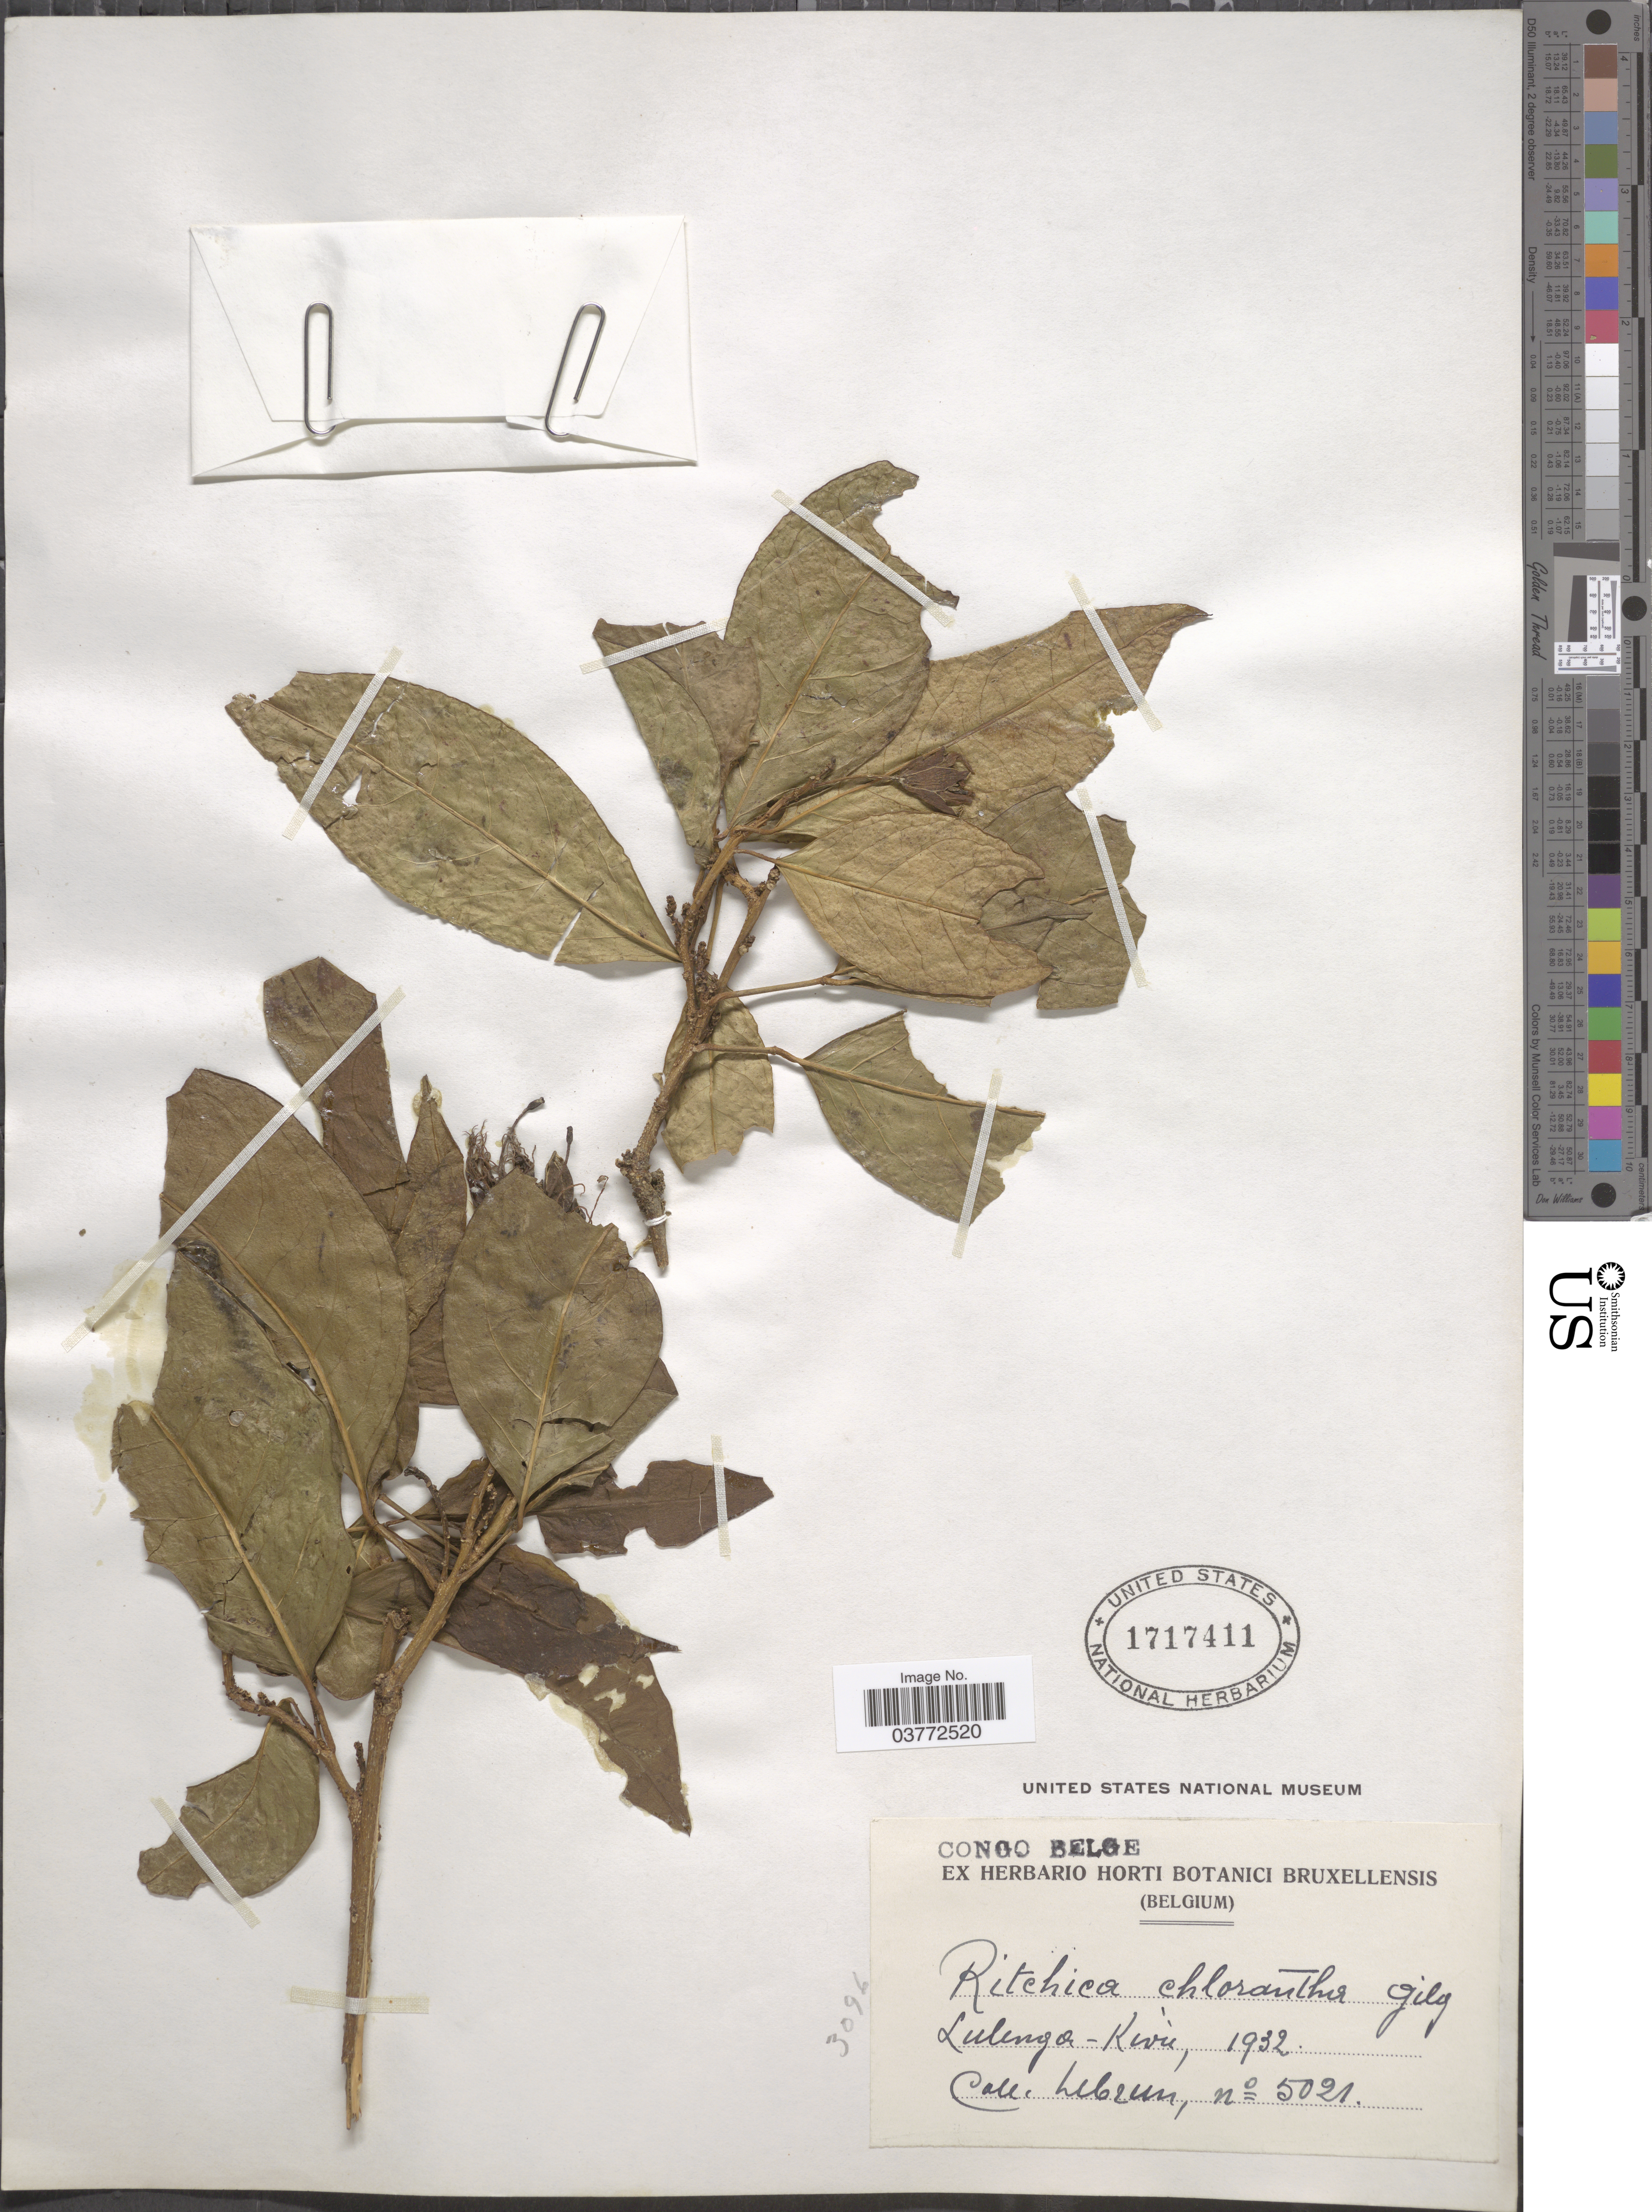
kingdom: Plantae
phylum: Tracheophyta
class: Magnoliopsida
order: Brassicales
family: Capparaceae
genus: Ritchiea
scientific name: Ritchiea chlorantha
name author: Gilg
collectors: J.A. Lebrun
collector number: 5021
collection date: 1932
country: Congo, Democratic Republic of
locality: Congo Belge. Lulenga-Kivu.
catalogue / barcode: US 1717411